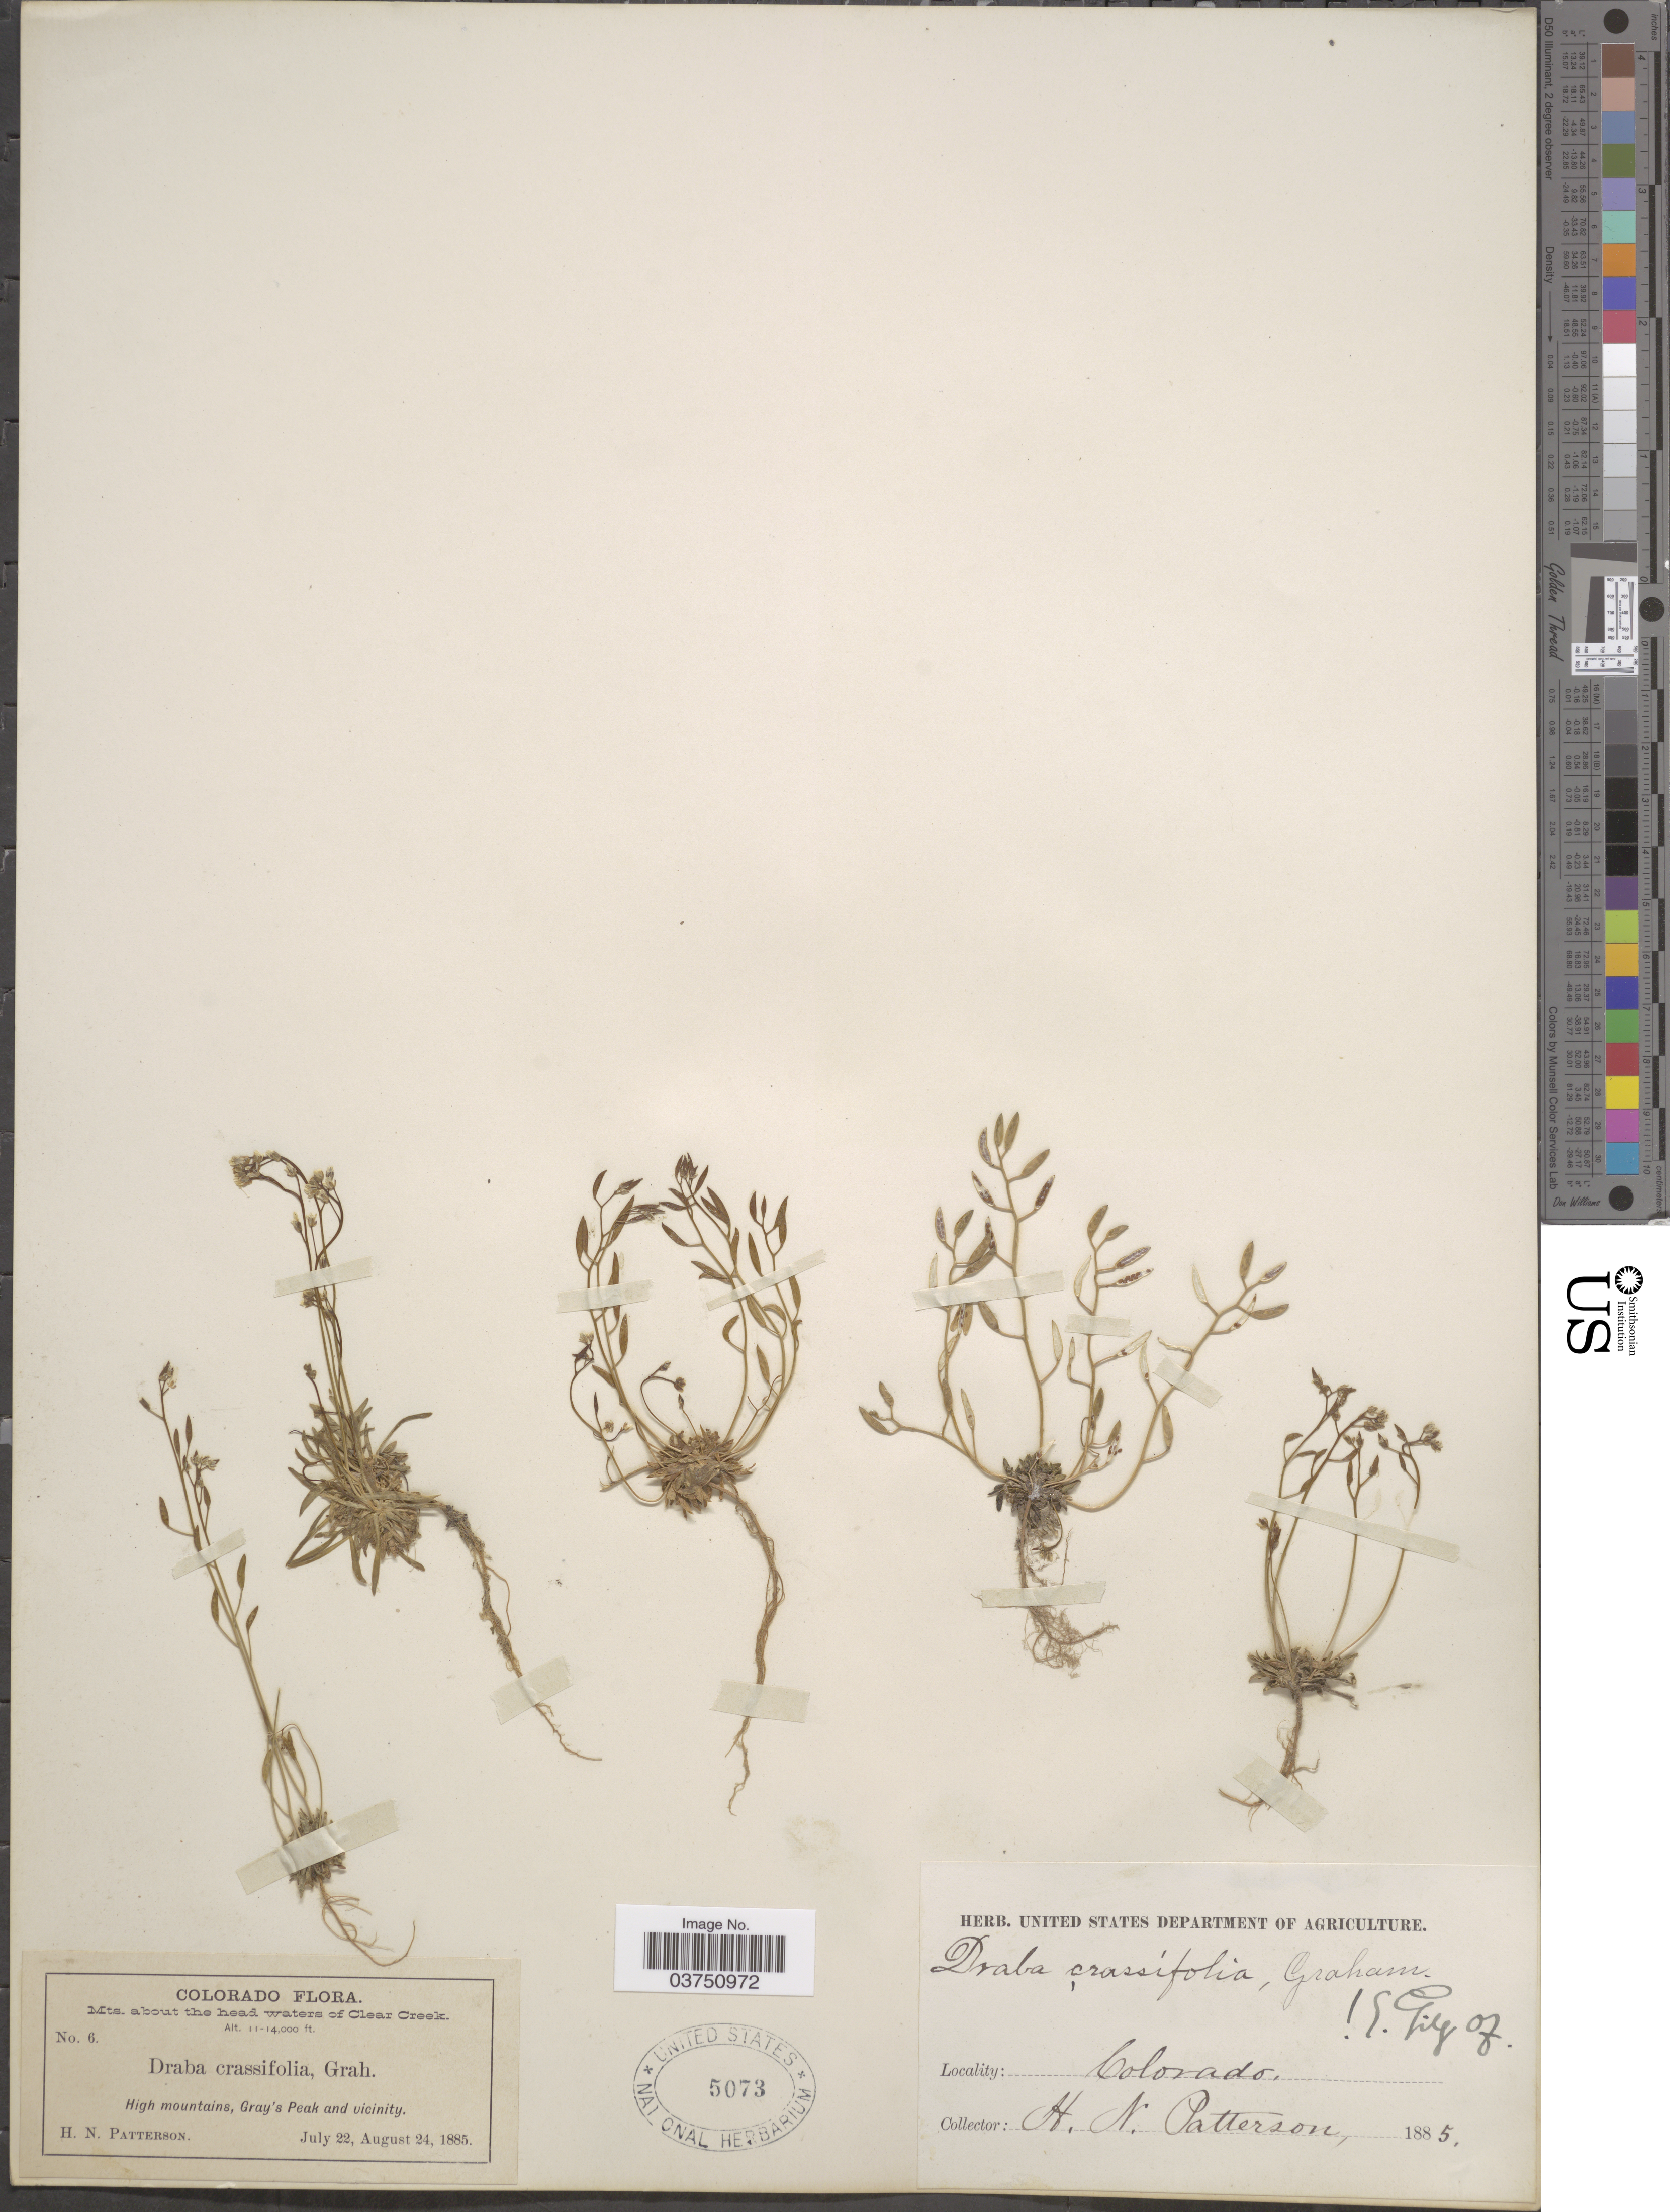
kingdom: Plantae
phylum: Tracheophyta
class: Magnoliopsida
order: Brassicales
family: Brassicaceae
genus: Draba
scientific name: Draba crassifolia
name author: Graham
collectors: H. N. Patterson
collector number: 6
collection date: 1885-07-22/1885-08-24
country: United States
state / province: Colorado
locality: Mts. about the head waters of Clear Creek. High mountains, Gray's Peak and vicinity.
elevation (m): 3353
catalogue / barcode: US 5073